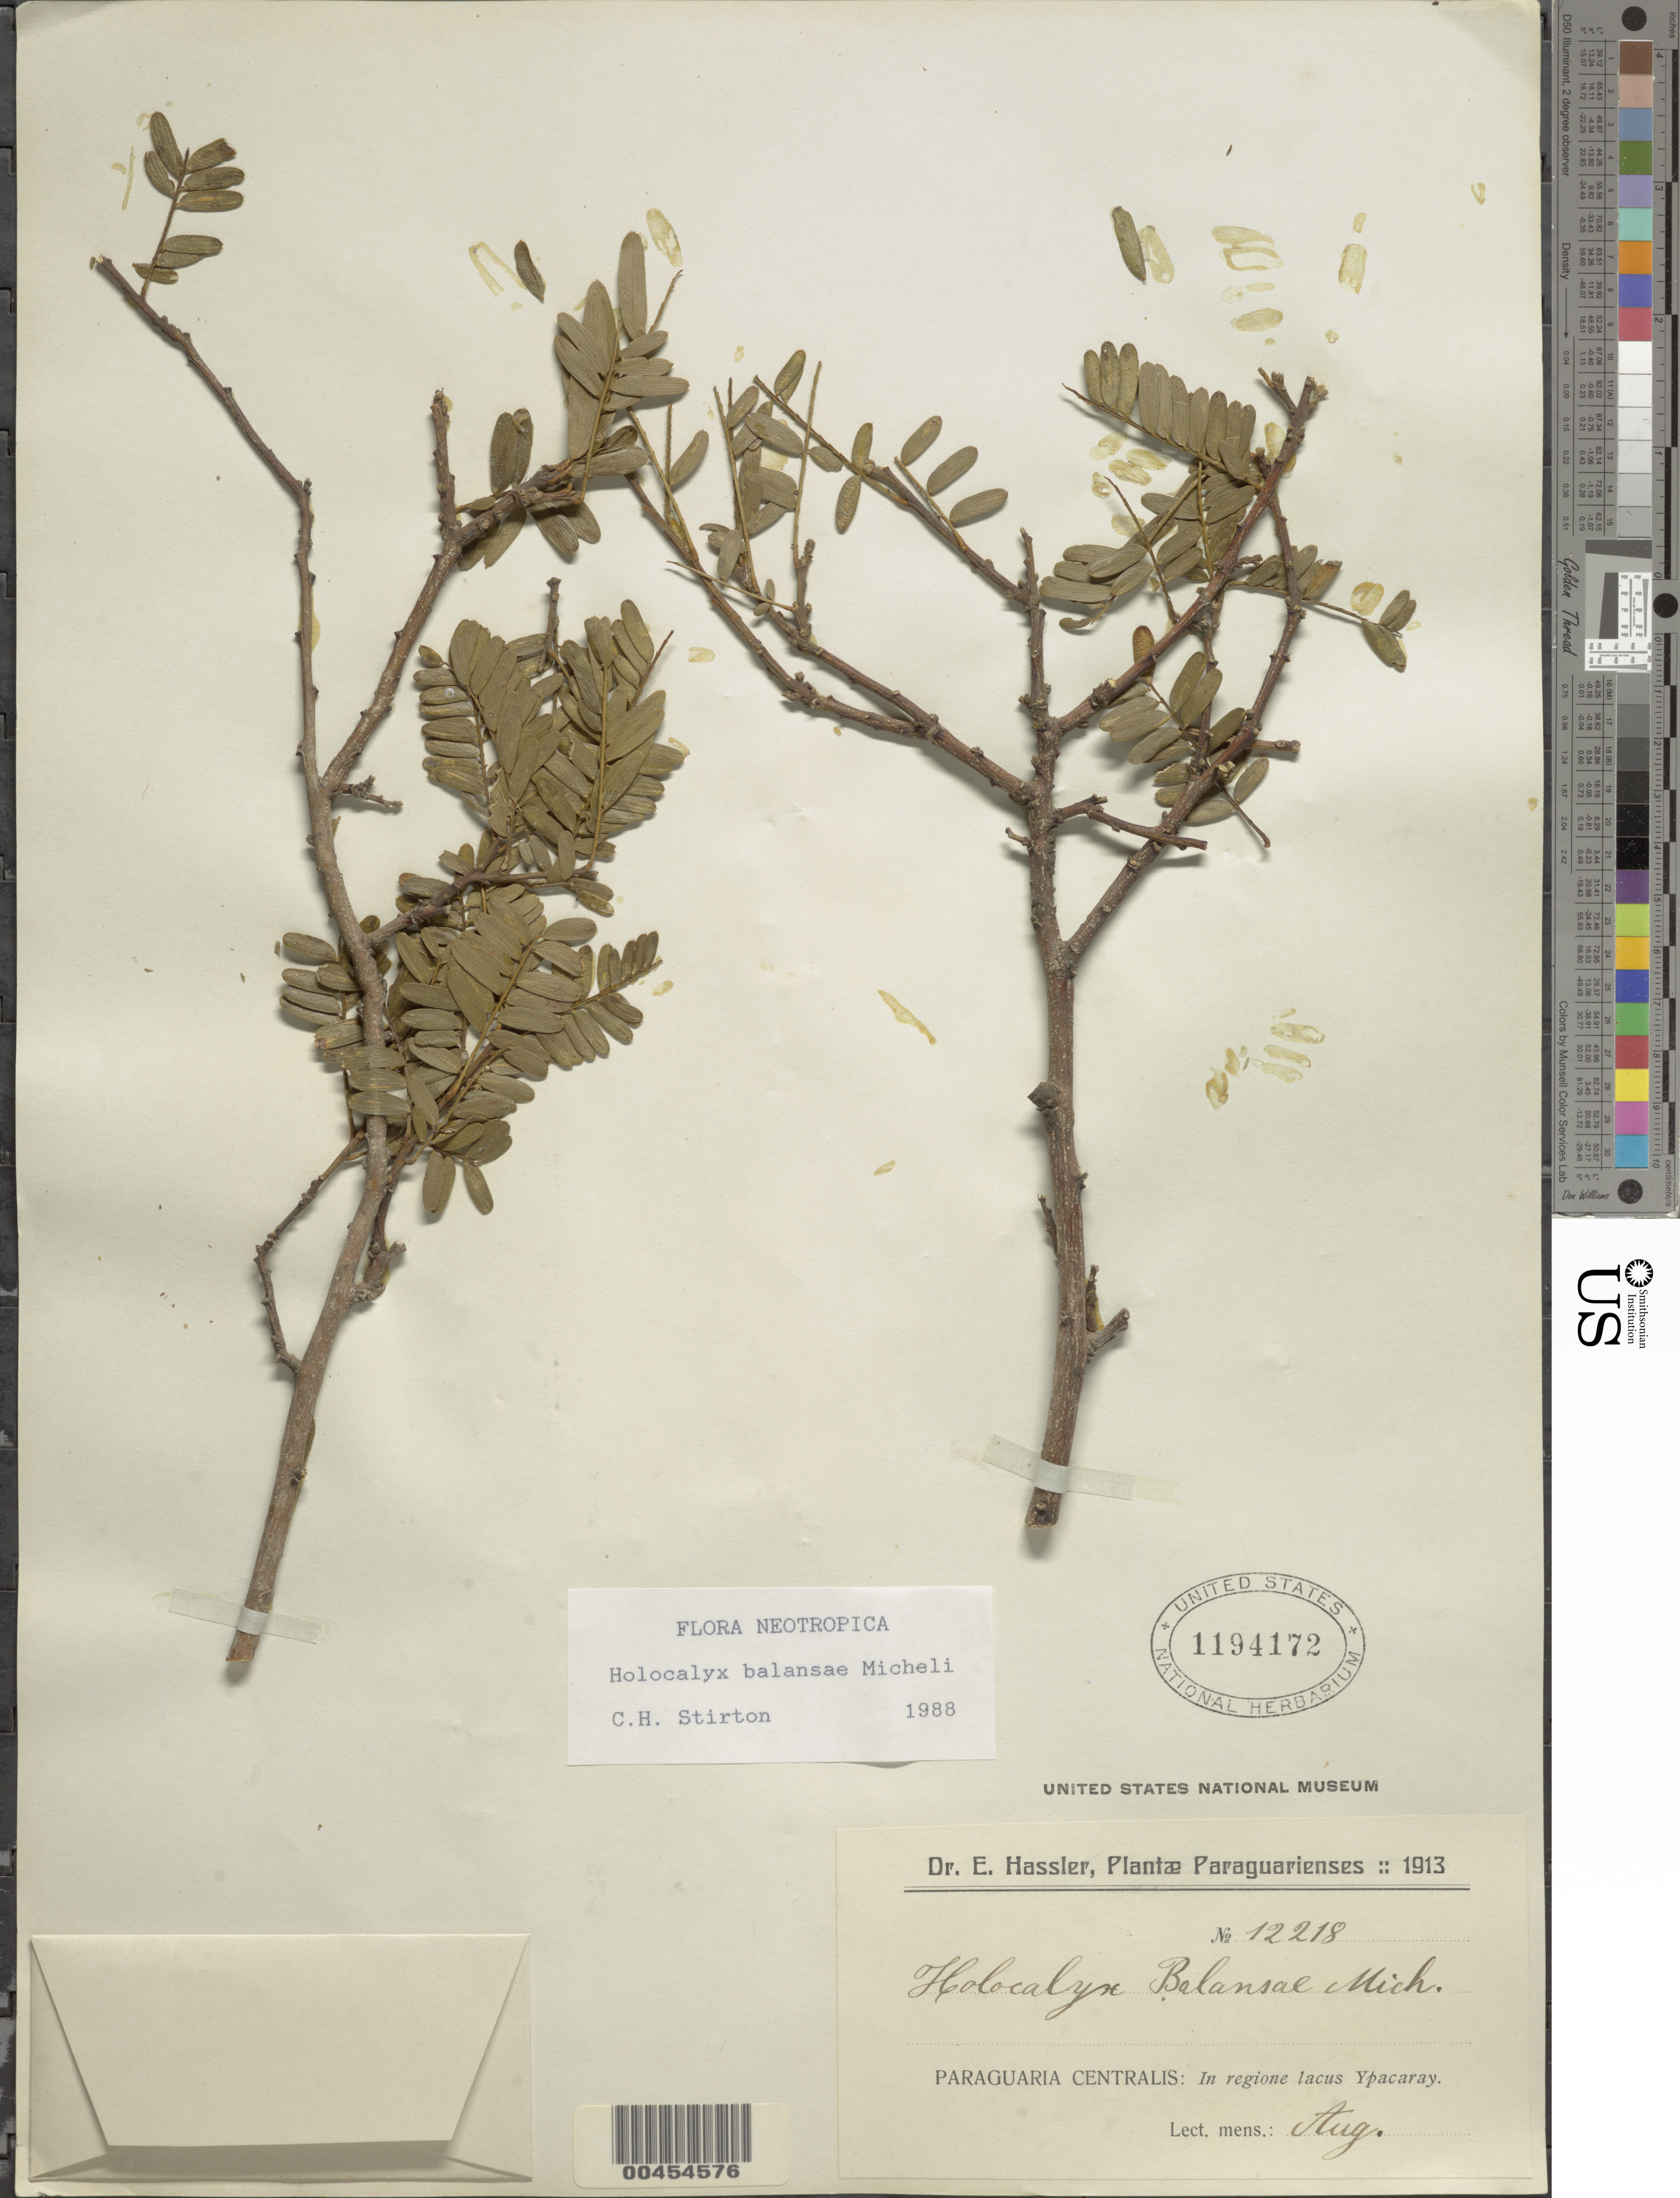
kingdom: Plantae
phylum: Tracheophyta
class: Magnoliopsida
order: Fabales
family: Fabaceae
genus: Holocalyx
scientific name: Holocalyx balansae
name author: Micheli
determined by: Stirton, Charles H.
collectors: E. Hassler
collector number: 12218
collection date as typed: Aug 1913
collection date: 1913-08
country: Paraguay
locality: In regione lacus ypacaray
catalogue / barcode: US 1194172